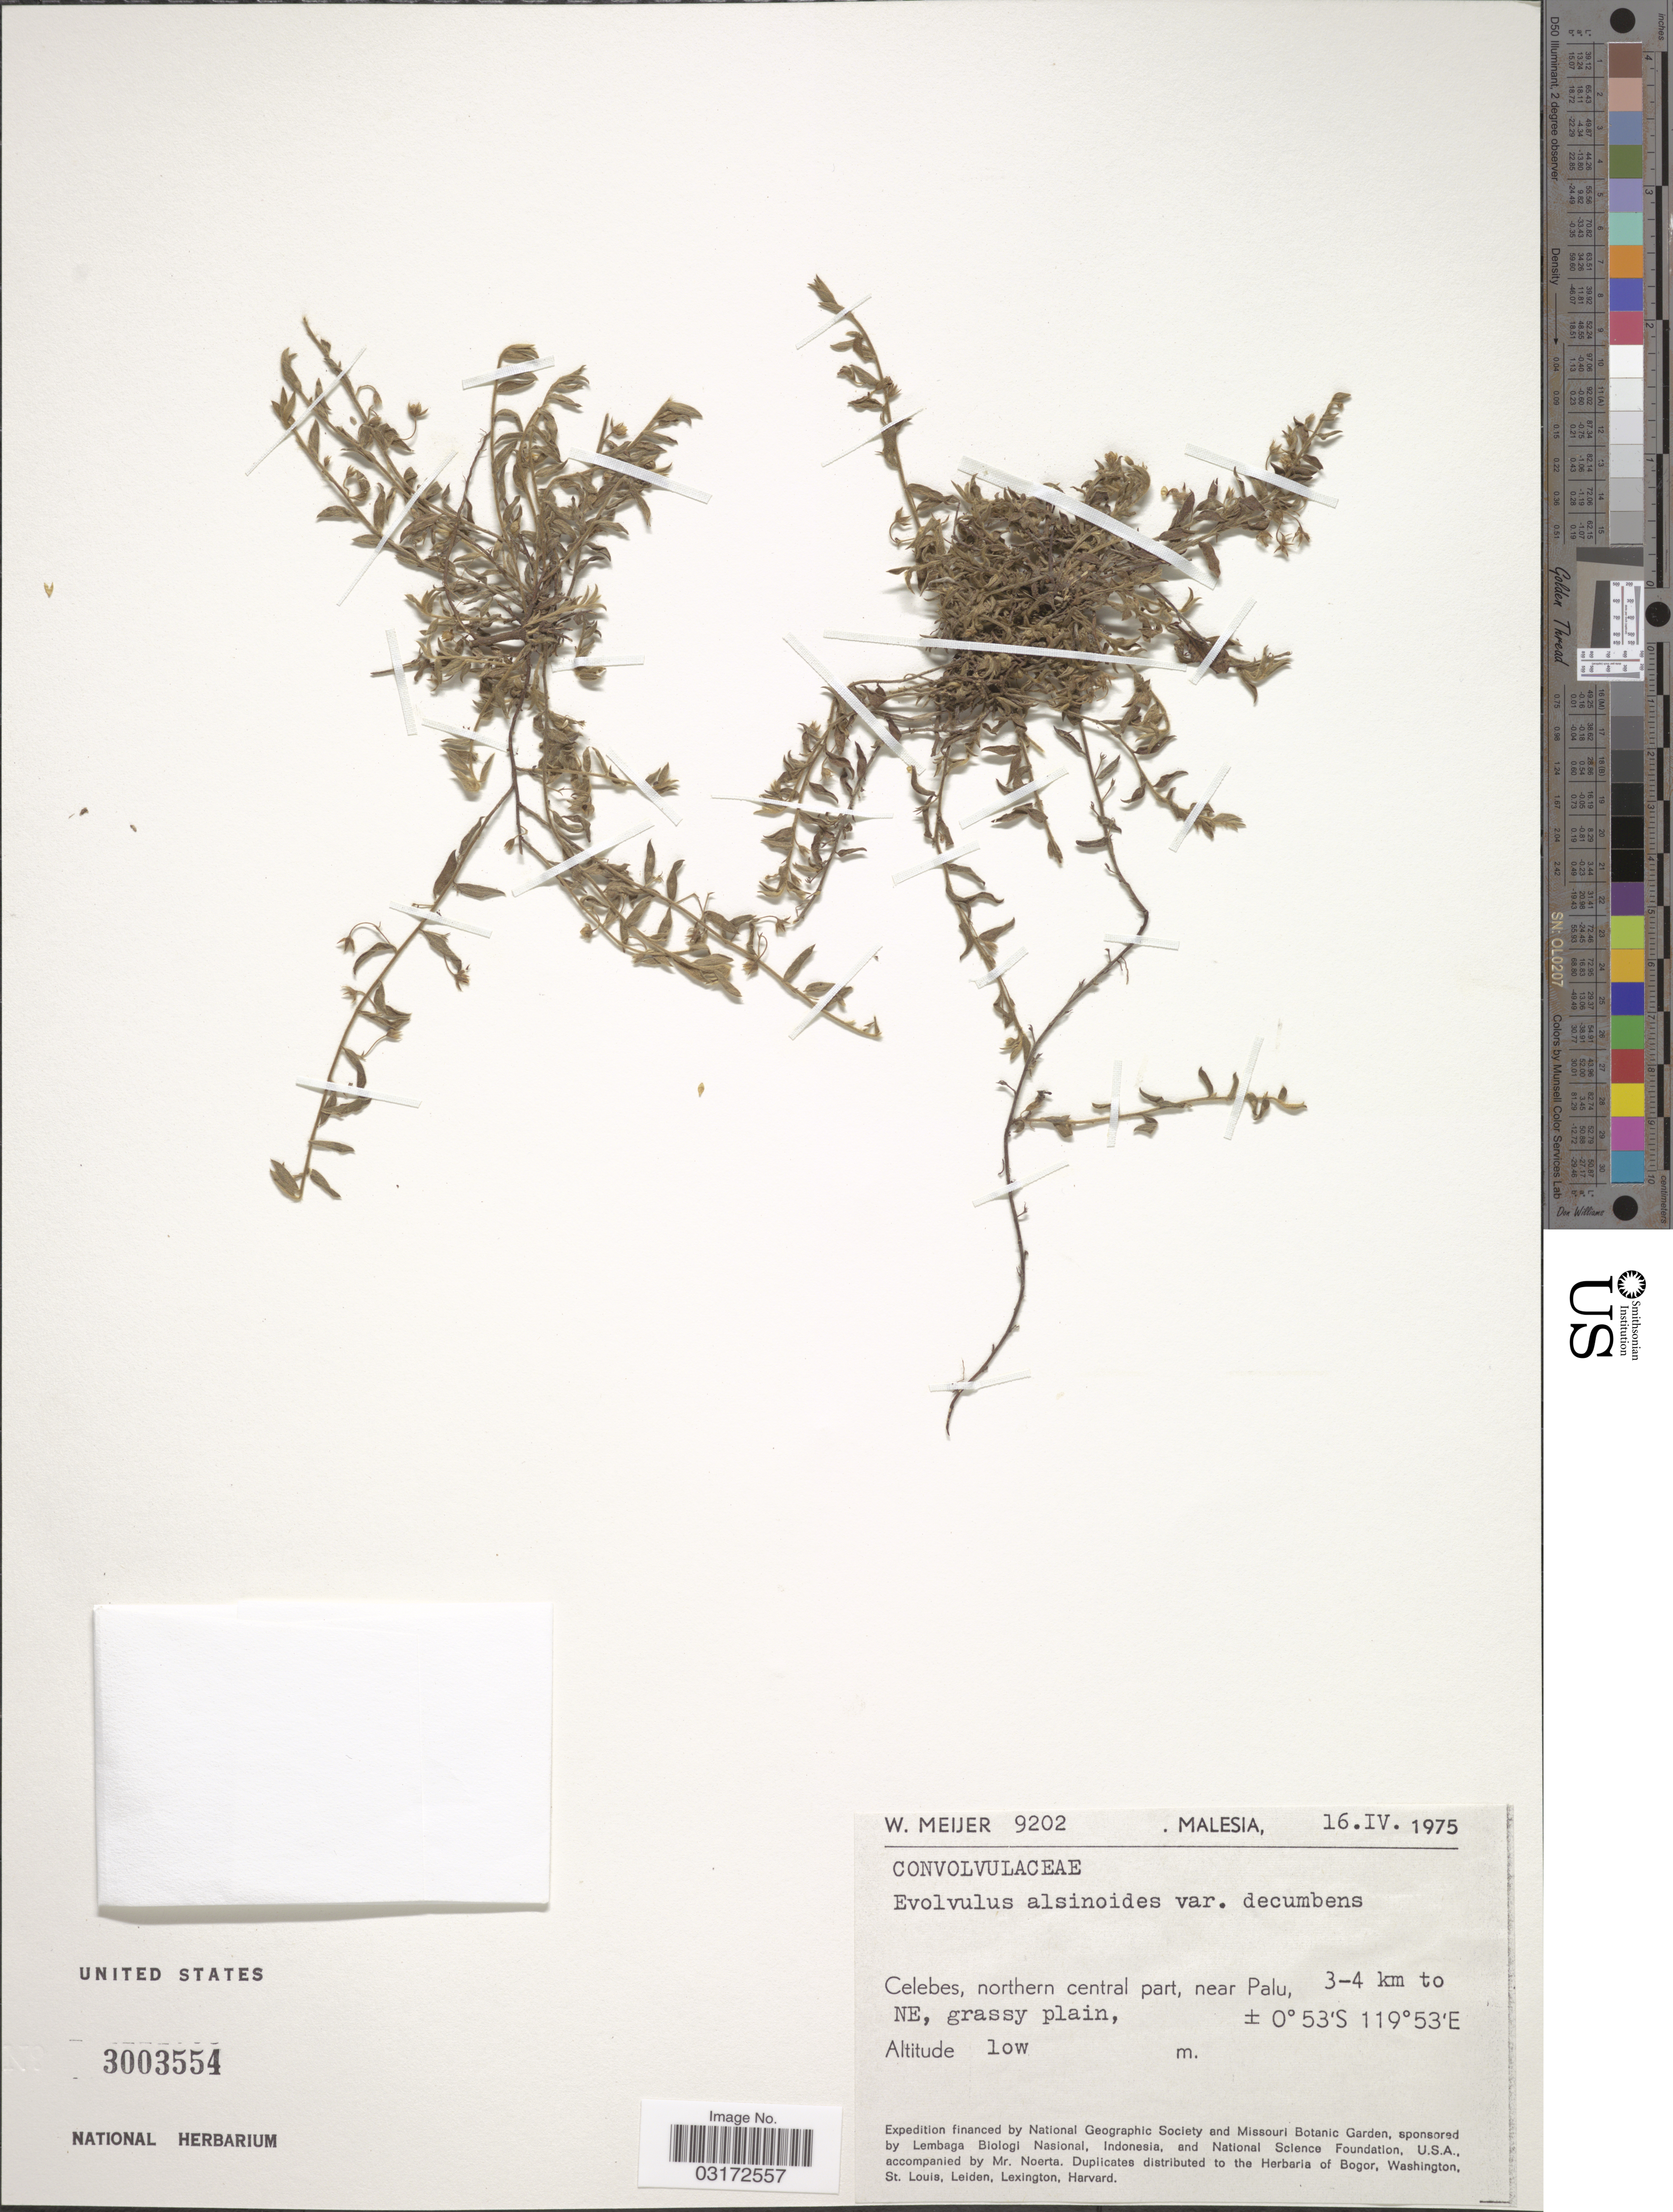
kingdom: Plantae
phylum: Tracheophyta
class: Magnoliopsida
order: Solanales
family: Convolvulaceae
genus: Evolvulus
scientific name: Evolvulus alsinoides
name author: (L.) L.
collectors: W. Meijer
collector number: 9202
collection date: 1975-04-16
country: Malaysia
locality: Celebes, northern central part, near Palu, 3-4 km to NE.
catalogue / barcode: US 3003554